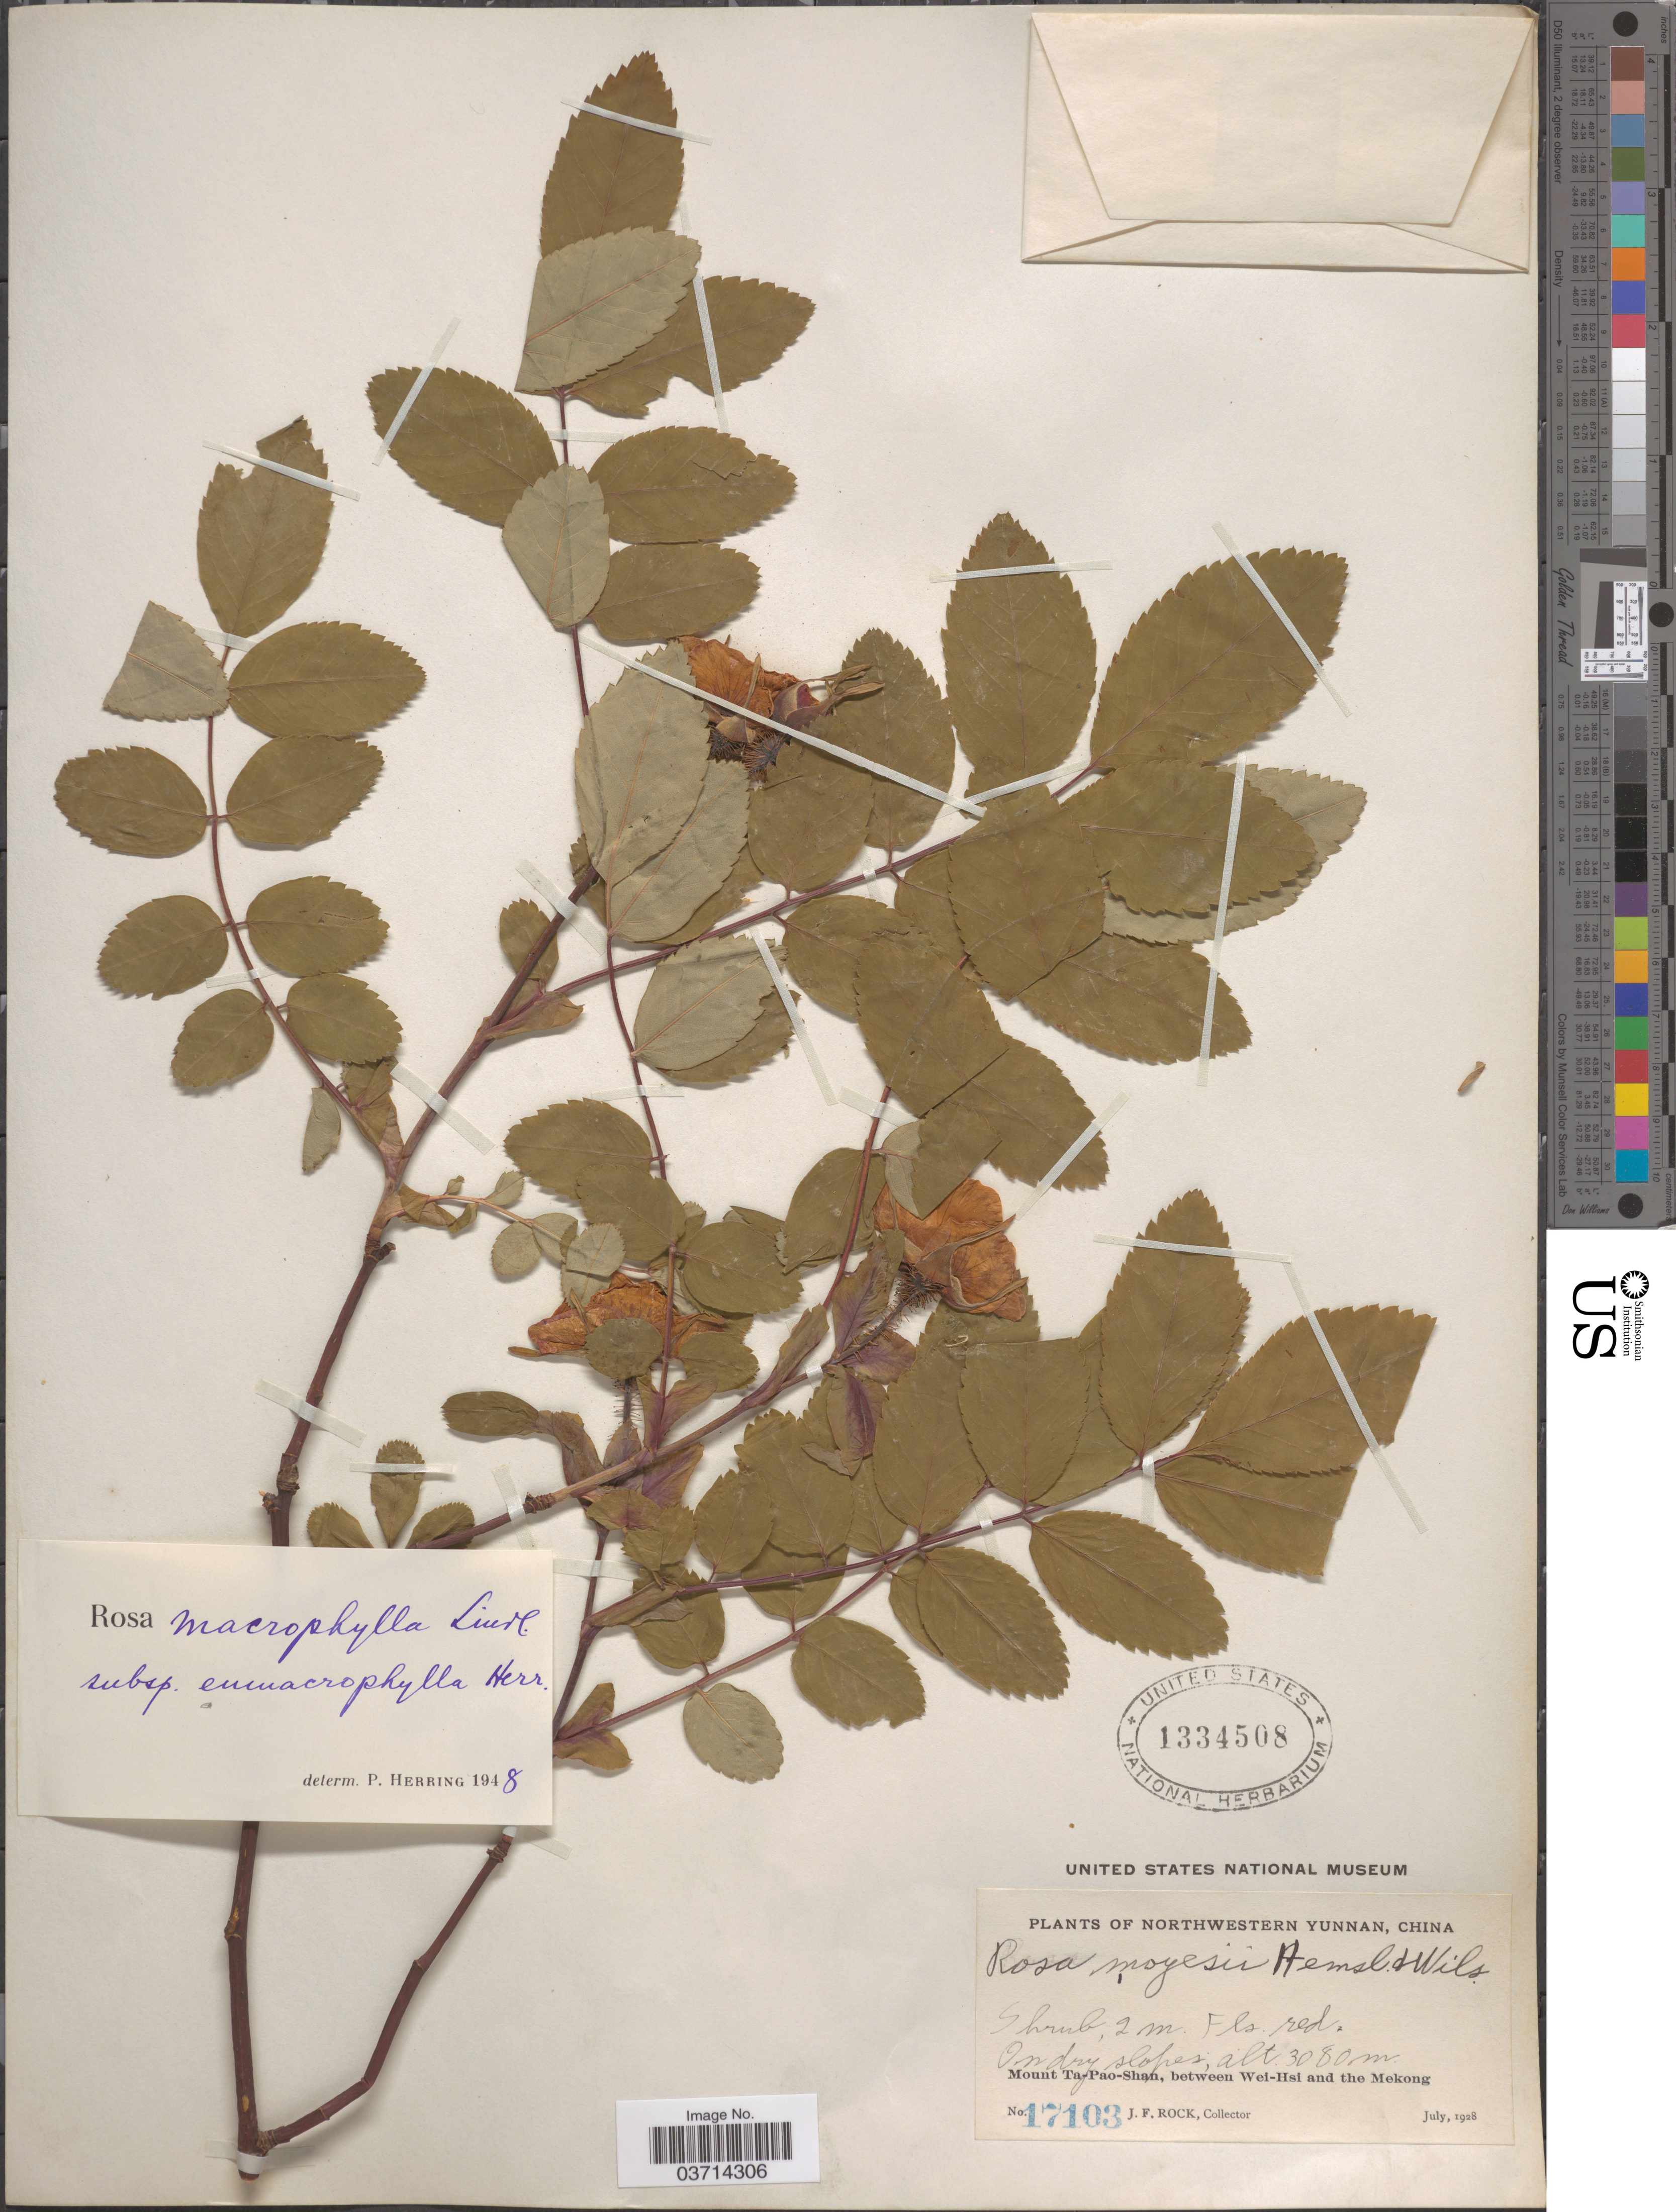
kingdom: Plantae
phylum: Tracheophyta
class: Magnoliopsida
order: Rosales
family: Rosaceae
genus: Rosa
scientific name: Rosa macrophylla var. macrophylla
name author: Lindl.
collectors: J. Rock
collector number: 17103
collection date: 1928-07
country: China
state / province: Yunnan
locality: Northwestern Yunnan. Mount Ta-Pao-Shan, between Wei-Hsi and the Mekong.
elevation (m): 3080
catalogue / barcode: US 1334508